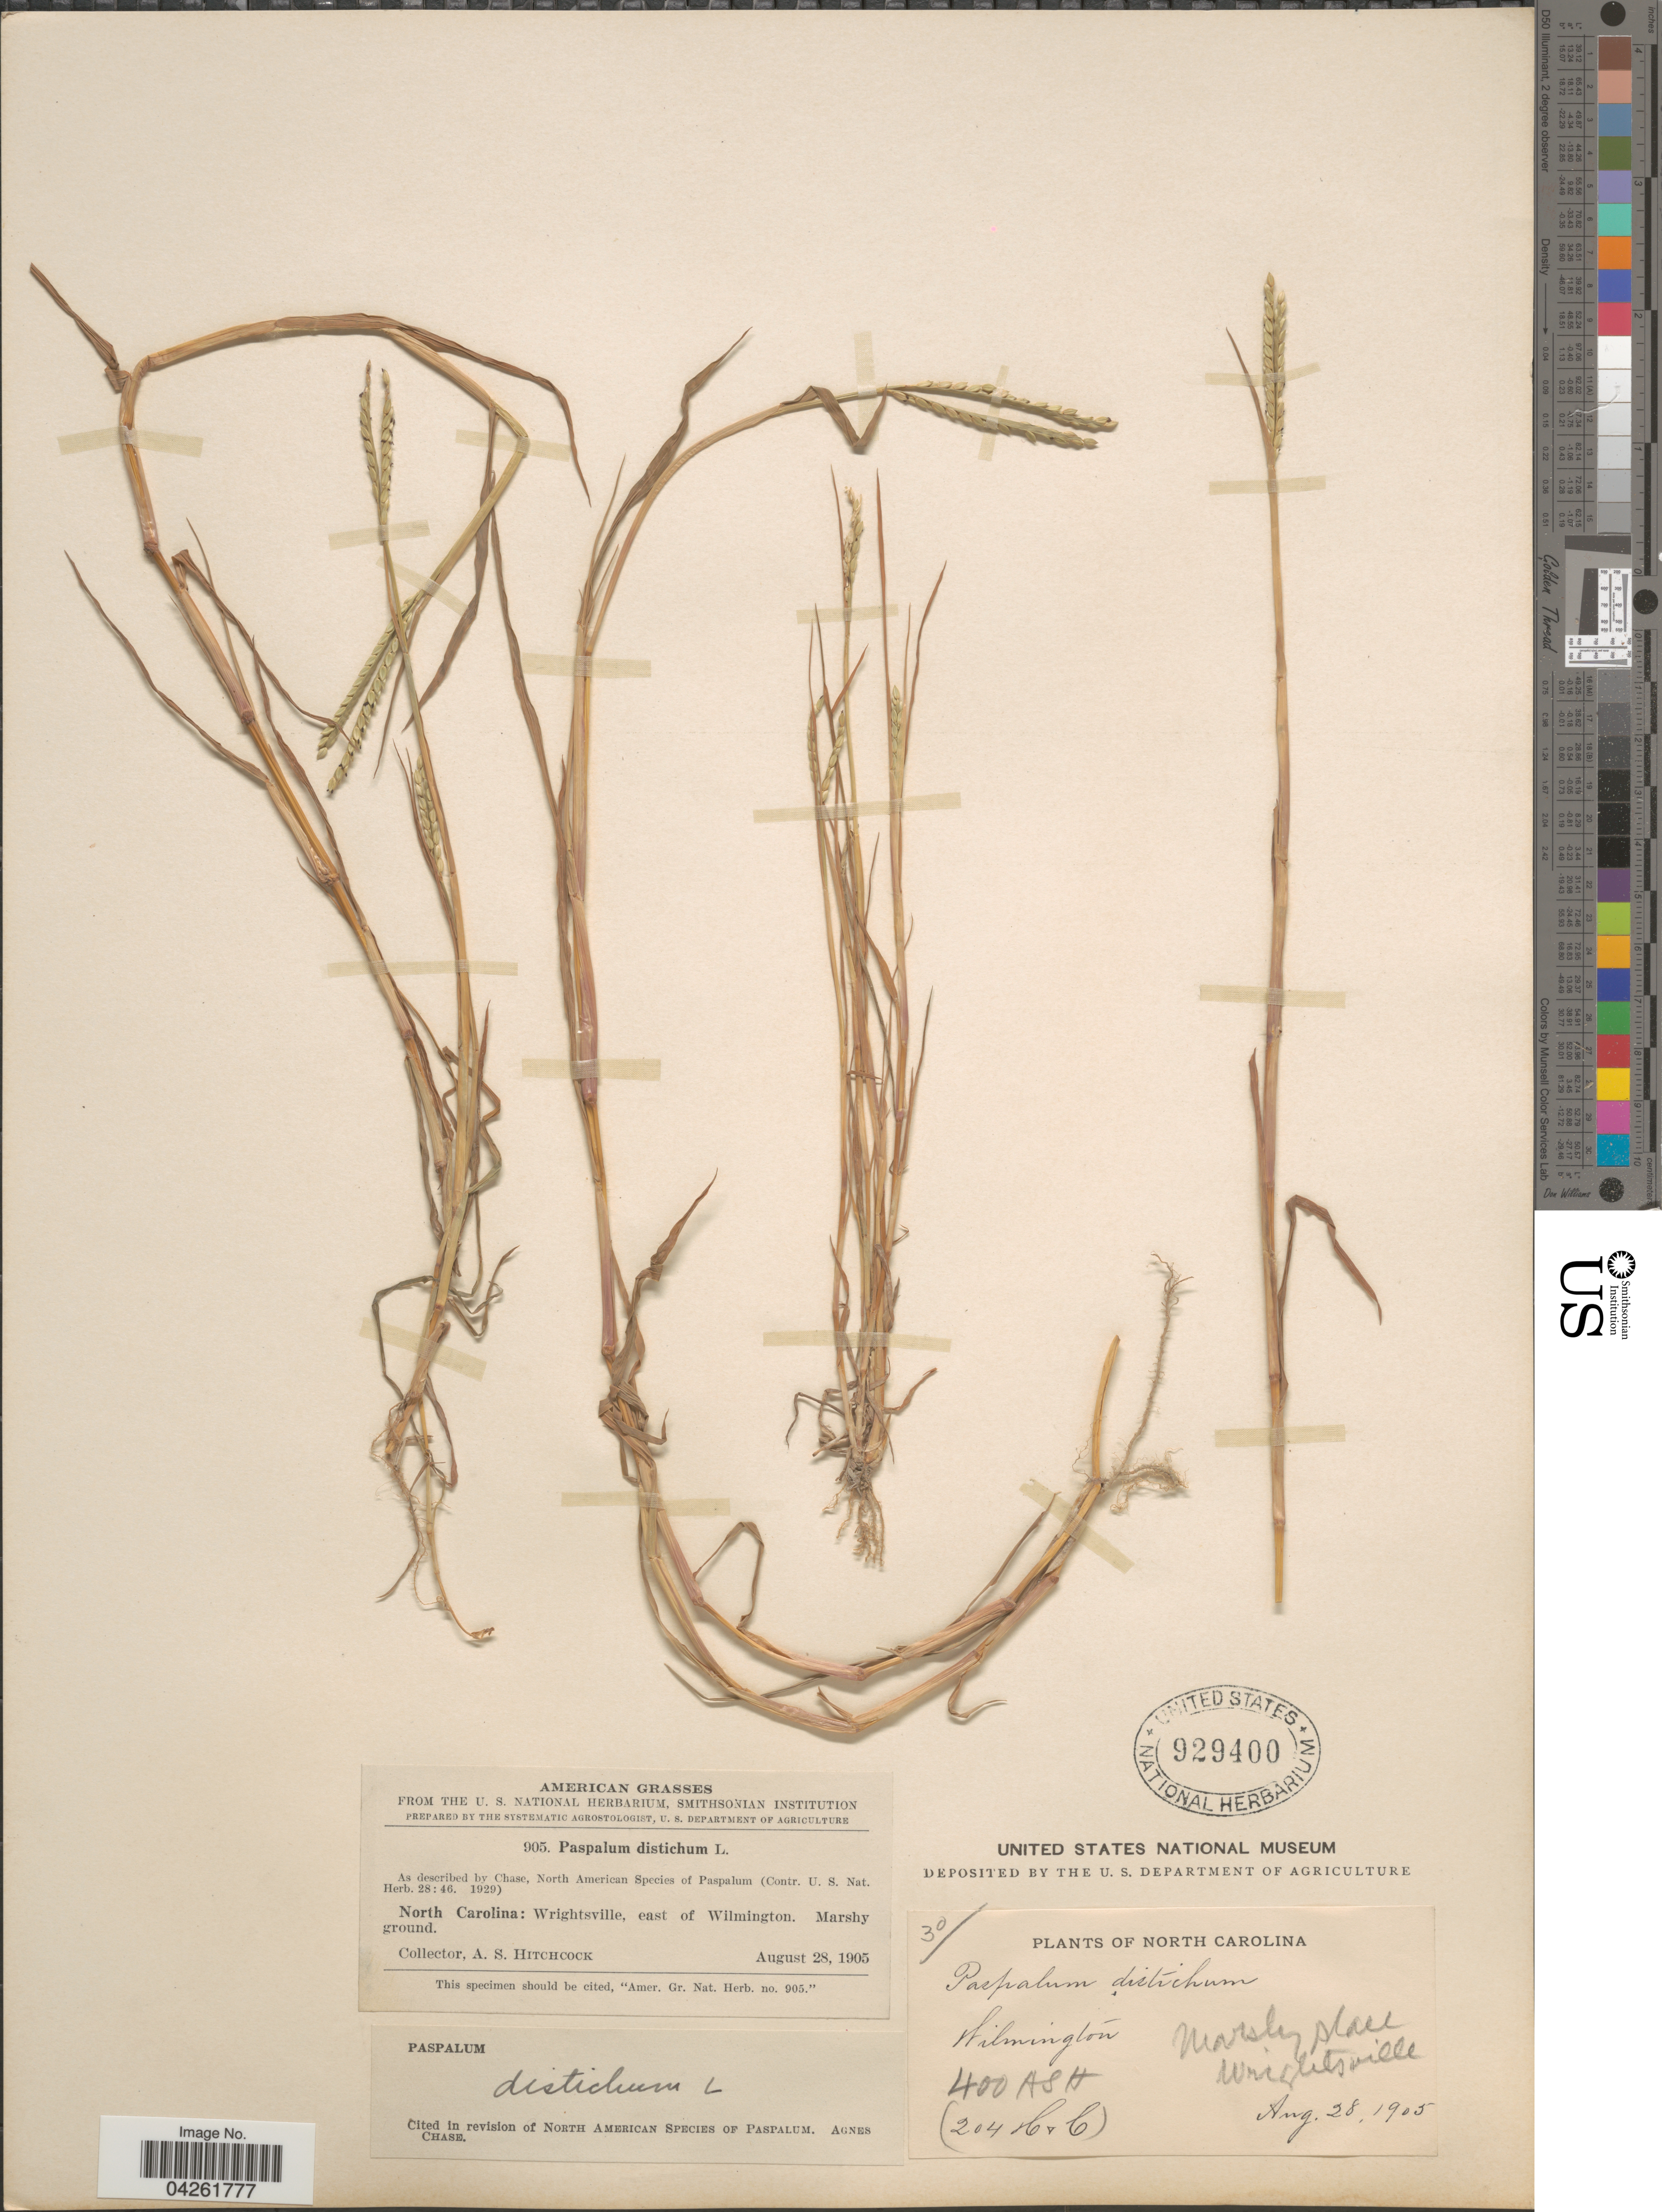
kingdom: Plantae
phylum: Tracheophyta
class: Liliopsida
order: Poales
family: Poaceae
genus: Paspalum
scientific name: Paspalum distichum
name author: L.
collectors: A. S. Hitchcock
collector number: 905/30/400/204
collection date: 1905-08-28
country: United States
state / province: North Carolina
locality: Wrightsville, east of Wilmington.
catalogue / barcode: US 929400